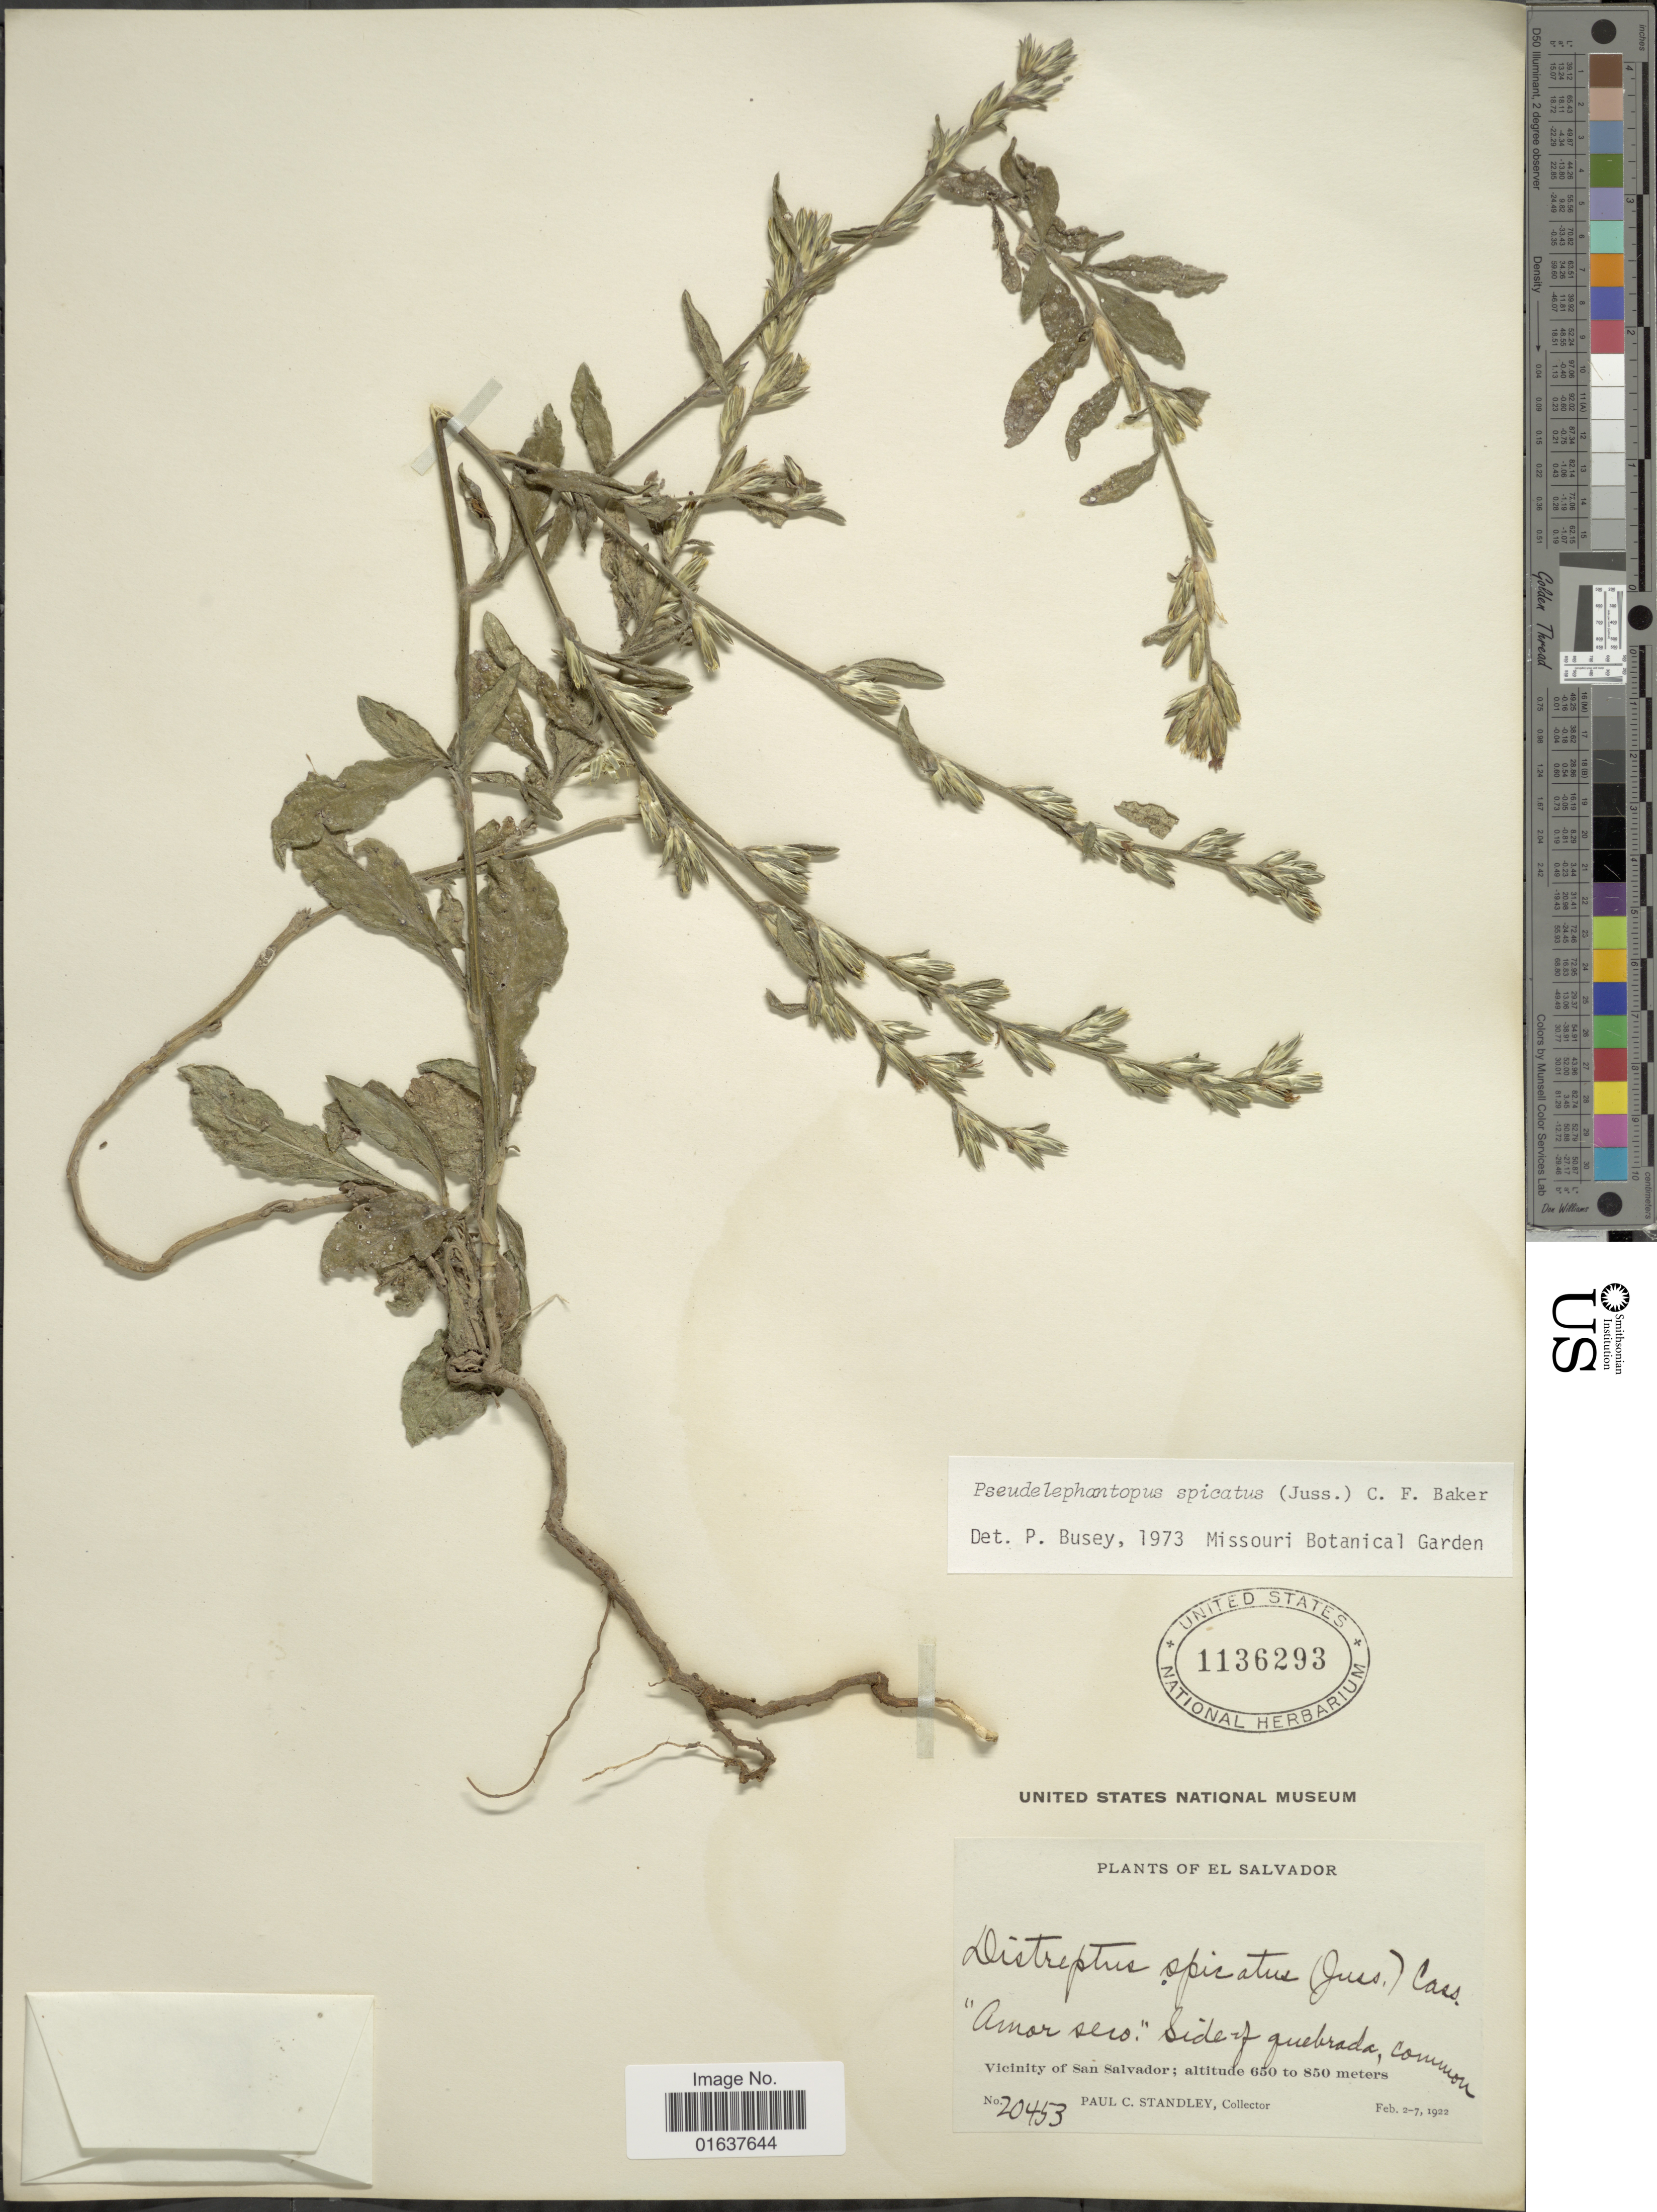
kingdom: Plantae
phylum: Tracheophyta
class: Magnoliopsida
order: Asterales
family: Asteraceae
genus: Pseudelephantopus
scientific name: Pseudelephantopus spicatus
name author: (Juss. ex Aubl.) C.F. Baker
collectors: P. C. Standley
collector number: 20453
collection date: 1922-02-02/1922-02-07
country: El Salvador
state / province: San Salvador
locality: Amor seco, Side of Quebrada, common. Vicinity of San Salvador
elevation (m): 650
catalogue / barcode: US 1136293